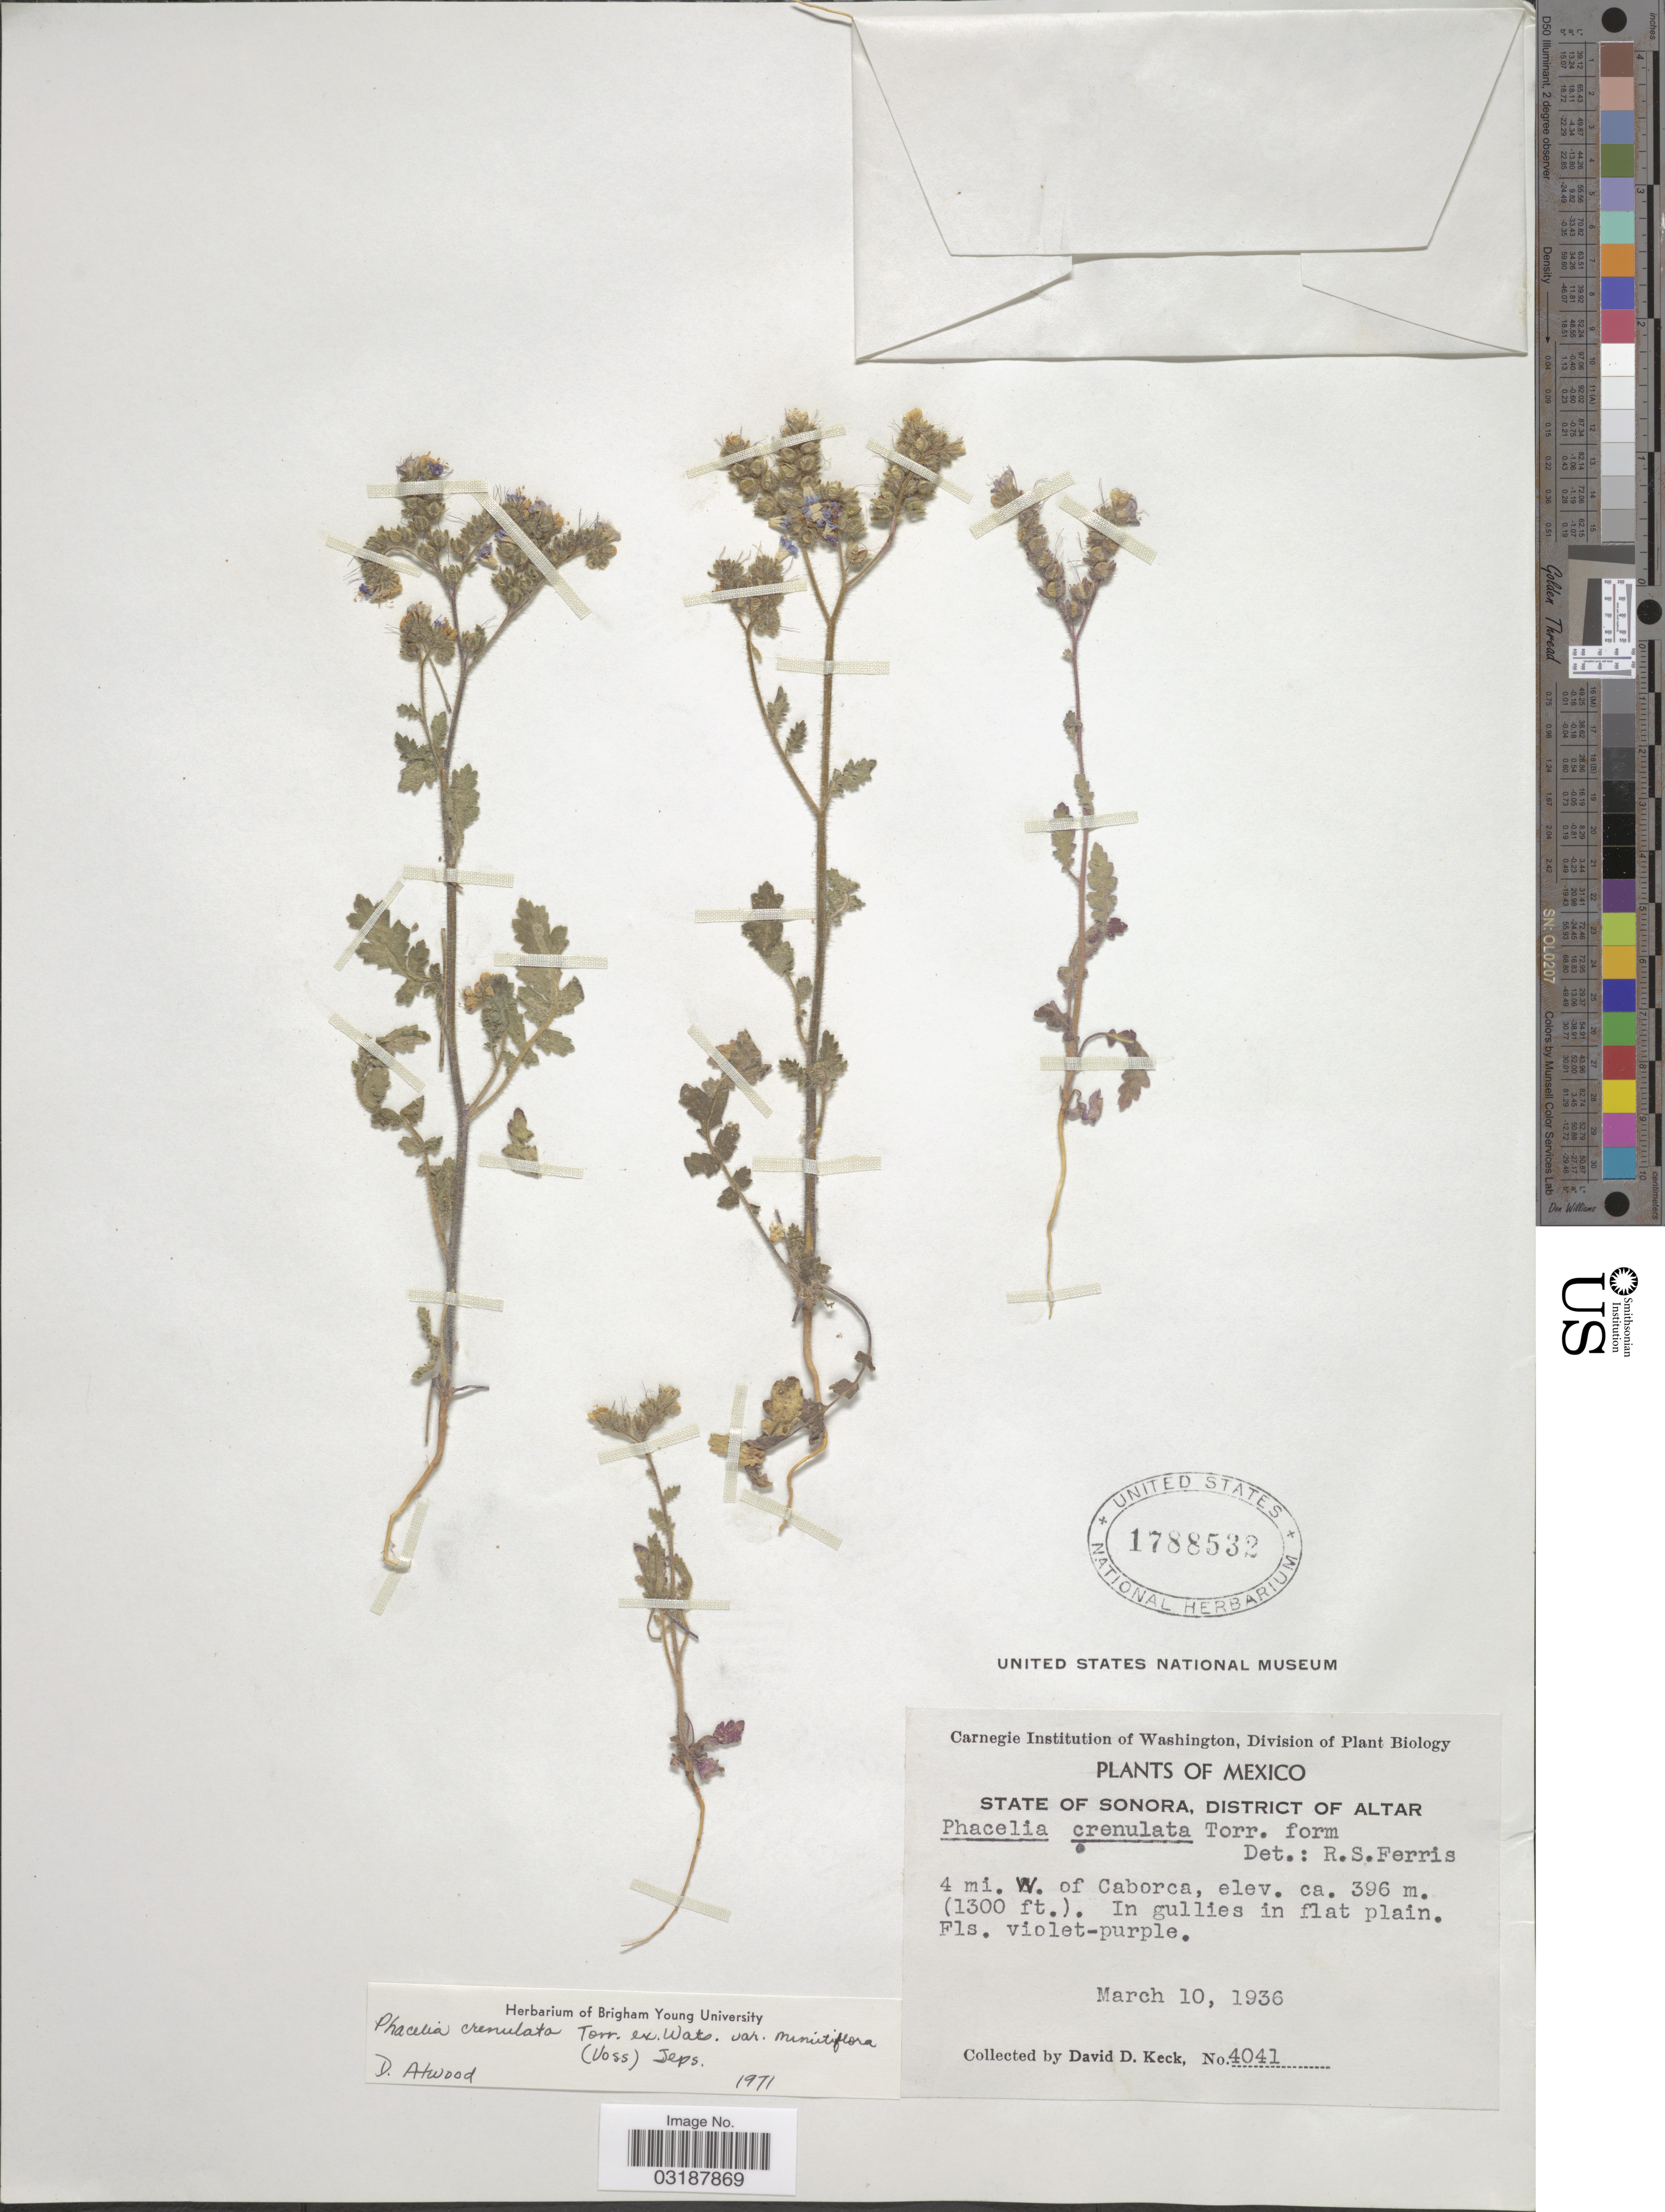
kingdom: Plantae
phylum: Tracheophyta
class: Magnoliopsida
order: Boraginales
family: Hydrophyllaceae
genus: Phacelia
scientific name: Phacelia crenulata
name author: Torr. ex S. Watson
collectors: D. D. Keck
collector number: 4041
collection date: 1936-03-10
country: Mexico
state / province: Sonora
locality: District of Altar, 4 mi. W. of Caborca.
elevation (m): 396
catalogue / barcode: US 1788532